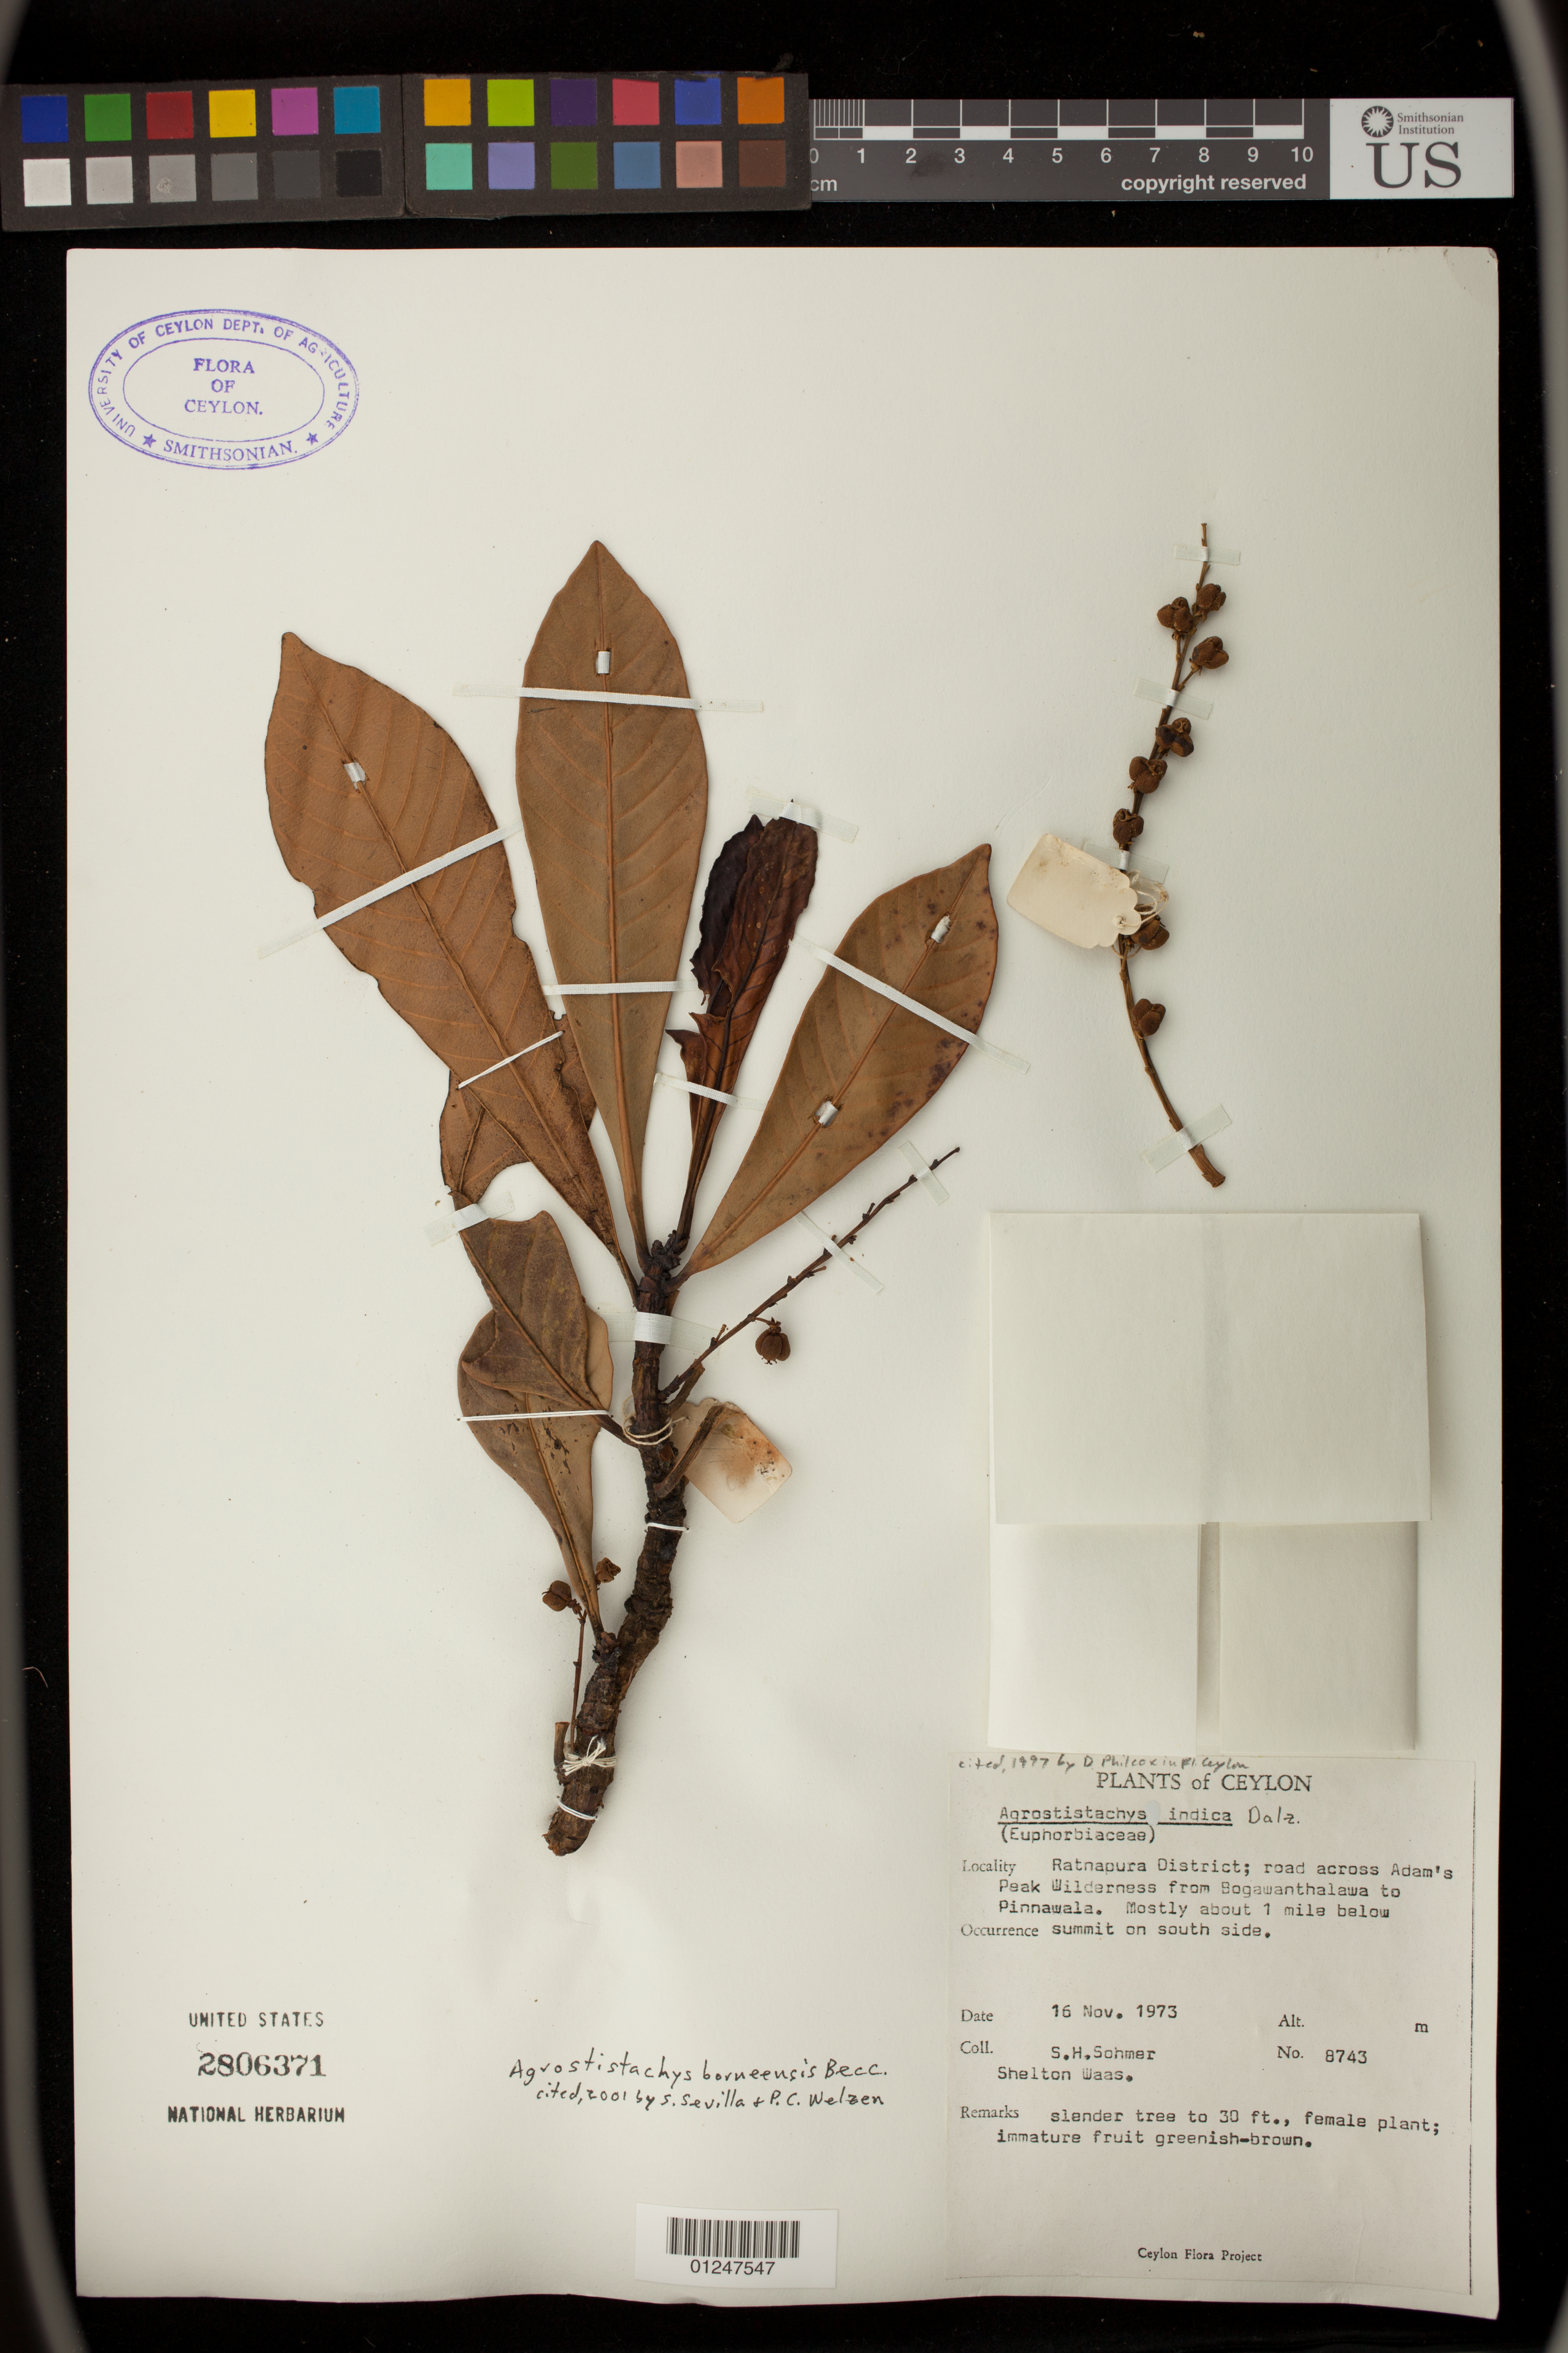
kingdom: Plantae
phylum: Tracheophyta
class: Magnoliopsida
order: Malpighiales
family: Euphorbiaceae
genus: Agrostistachys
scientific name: Agrostistachys borneensis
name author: Becc.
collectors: S. H. Sohmer & S. Waas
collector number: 8743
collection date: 1973-11-16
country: Sri Lanka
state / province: Sabaragamuwa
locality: Ratnapura District; road across Adam's Peak Wilderness from Bogawanthalawa to Pinnawala. Mostly about 1 mile below summit on south side.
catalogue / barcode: US 2806371